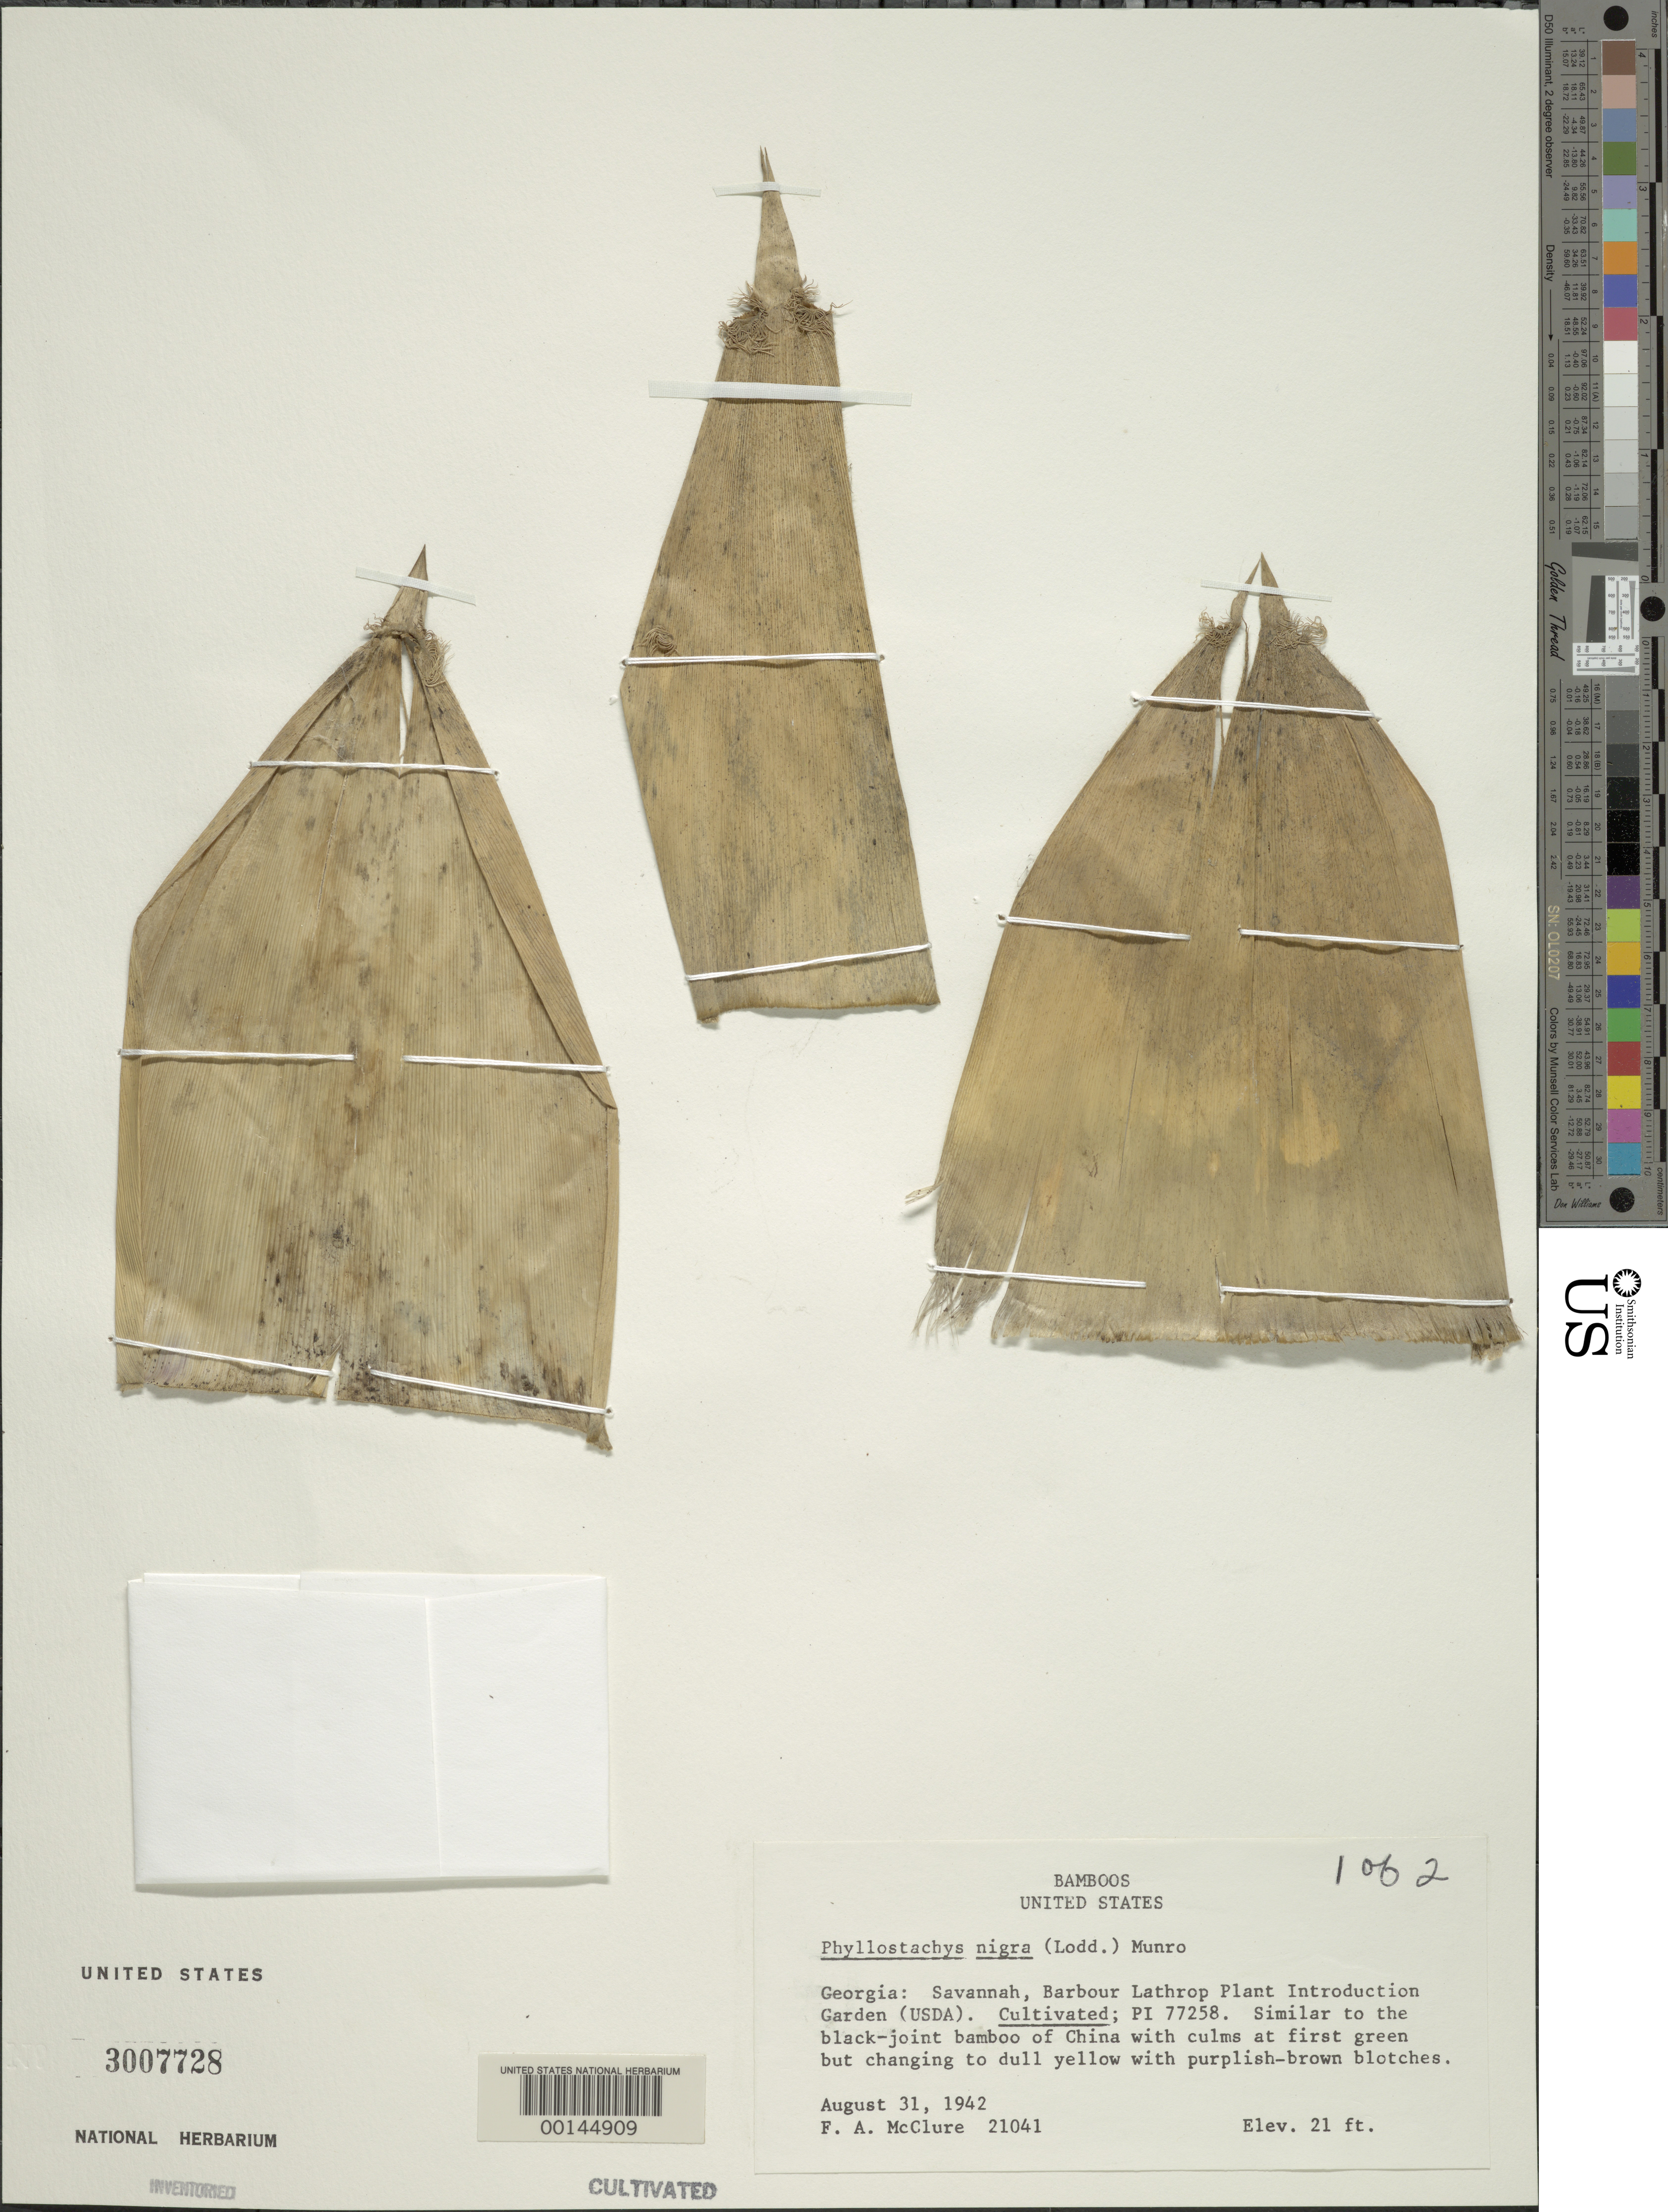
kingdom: Plantae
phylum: Tracheophyta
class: Liliopsida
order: Poales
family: Poaceae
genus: Phyllostachys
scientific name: Phyllostachys nigra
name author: (Lodd. ex Lindl.) Munro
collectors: F. A. McClure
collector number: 21041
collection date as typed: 31 Aug 1942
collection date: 1942-08-31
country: United States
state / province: Georgia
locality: Savannah, barbour lathrop p.i. garden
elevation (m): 6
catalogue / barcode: US 3007728